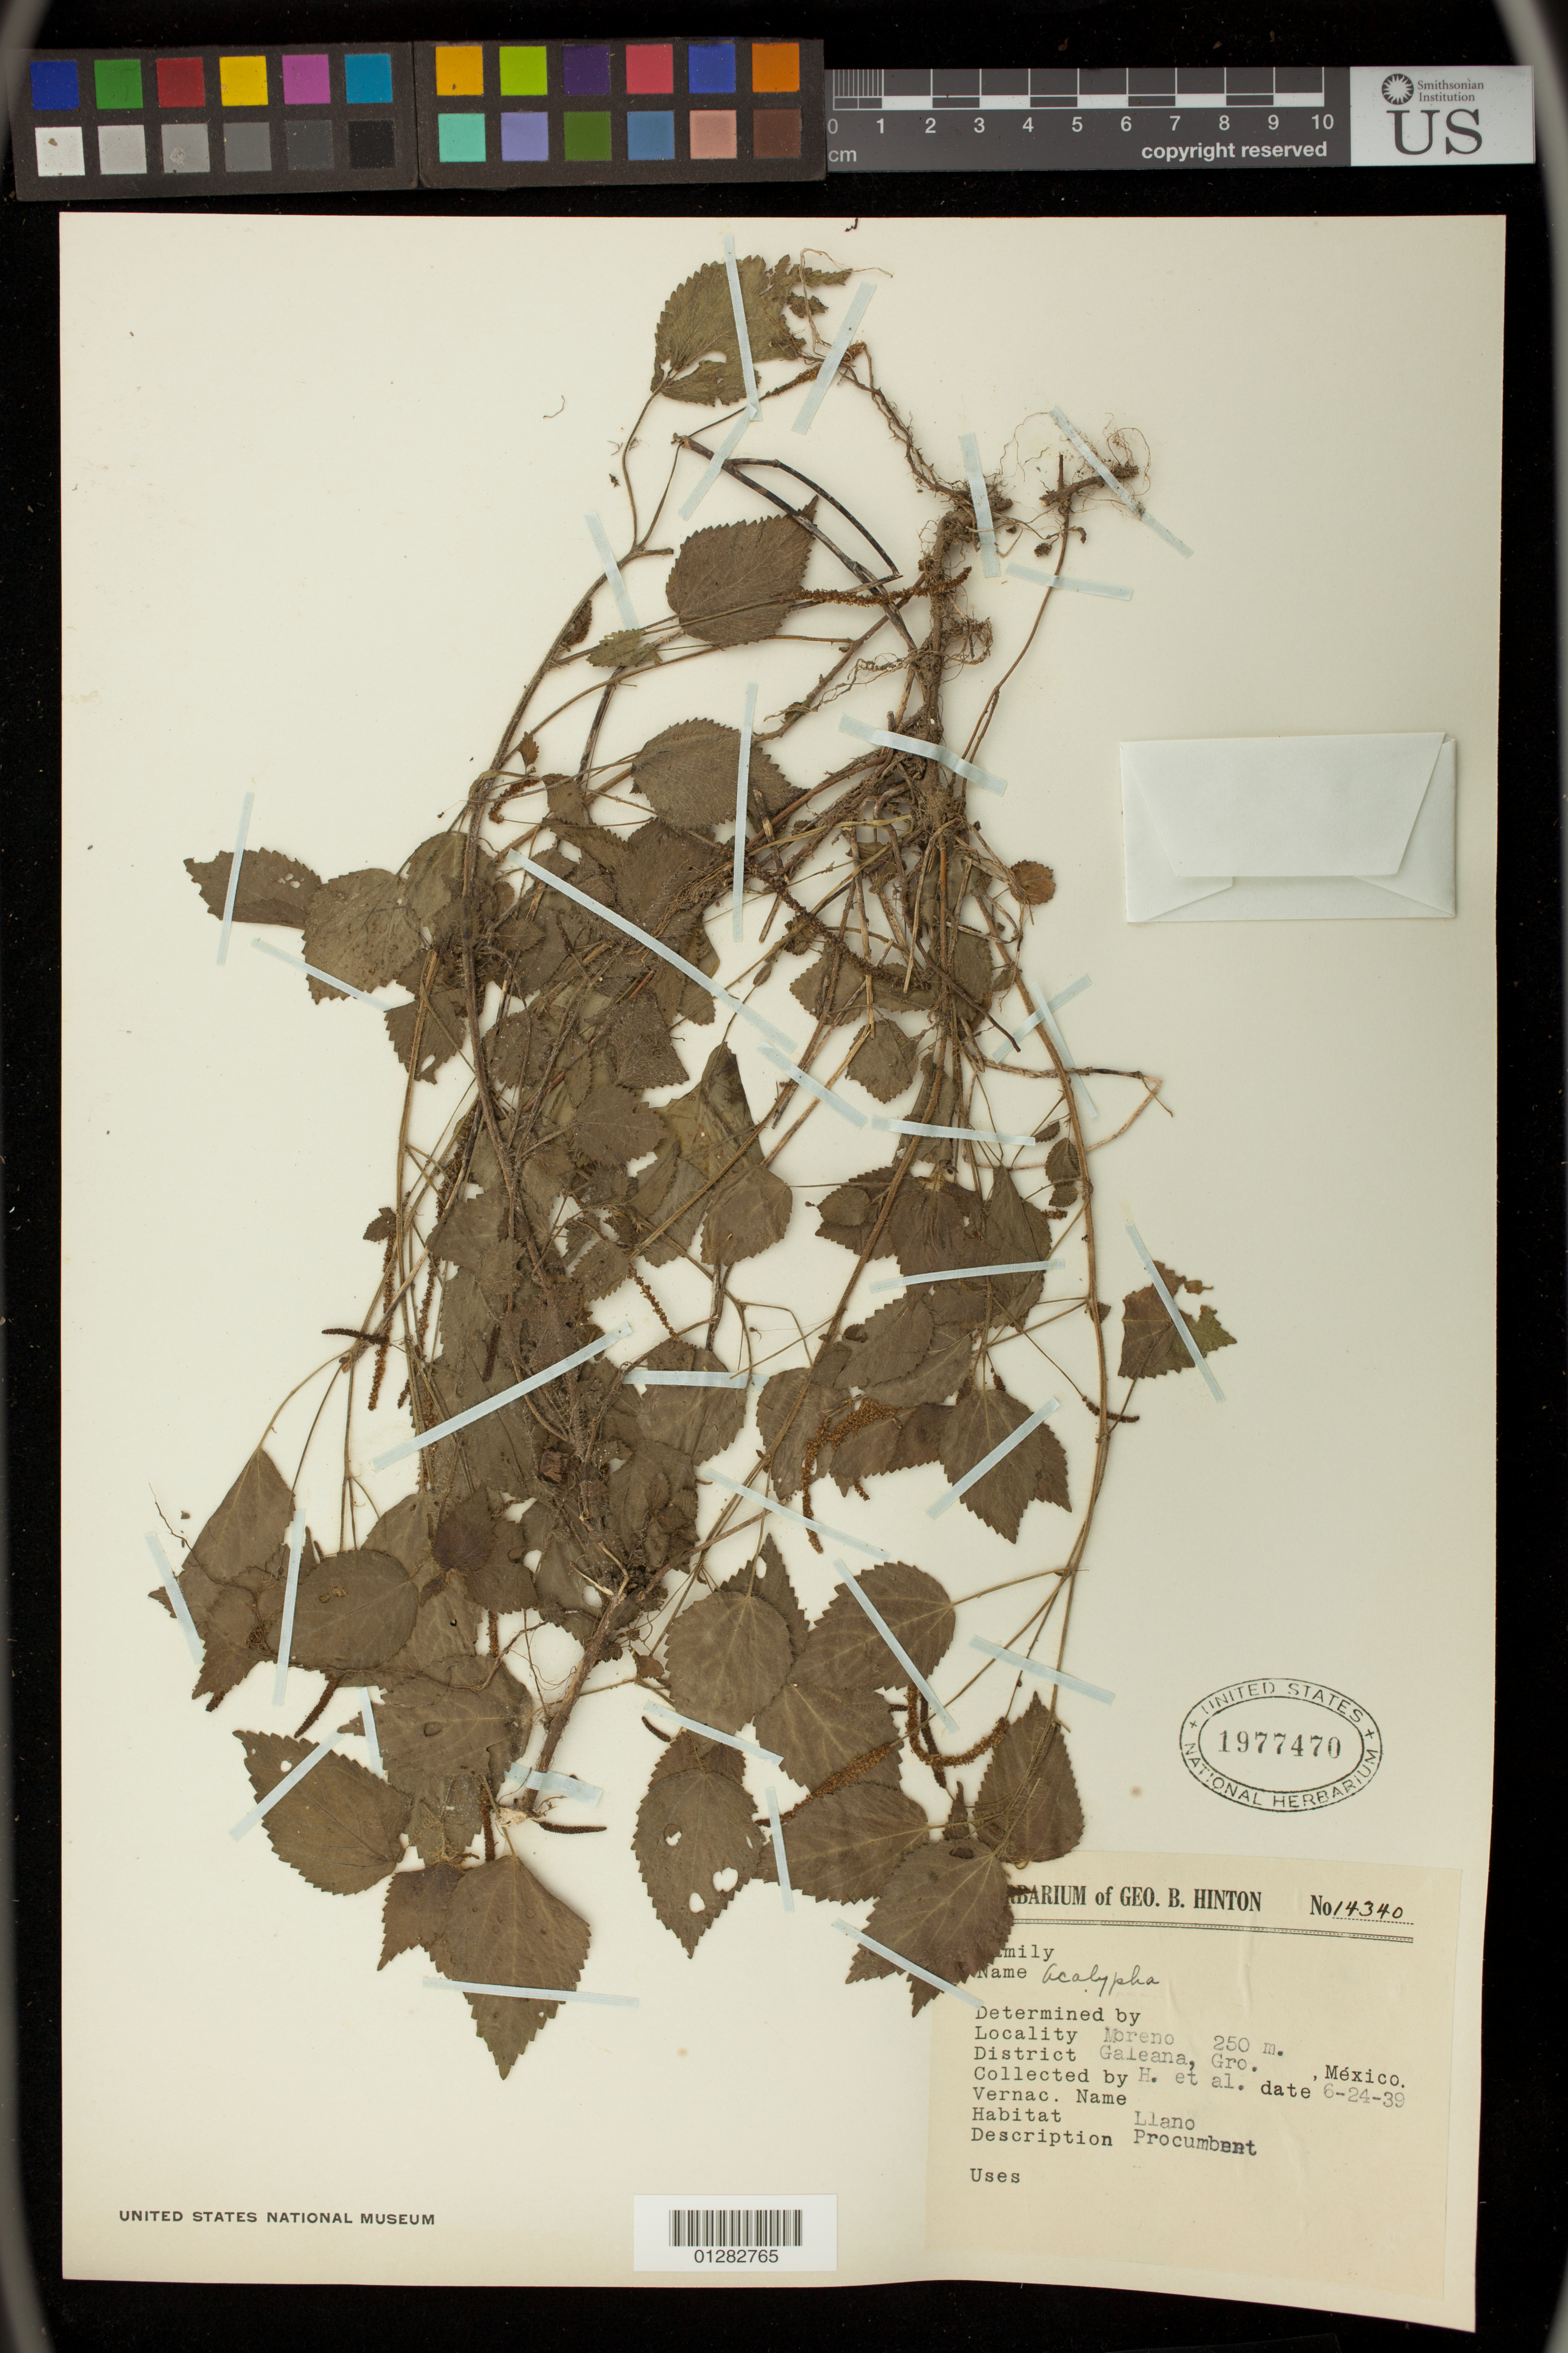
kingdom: Plantae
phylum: Tracheophyta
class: Magnoliopsida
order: Malpighiales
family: Euphorbiaceae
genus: Acalypha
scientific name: Acalypha sp.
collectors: G. B. Hinton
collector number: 14340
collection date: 1939-06-24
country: Mexico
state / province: Guerrero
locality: Moreno, Galeana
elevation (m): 76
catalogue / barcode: US 1977470